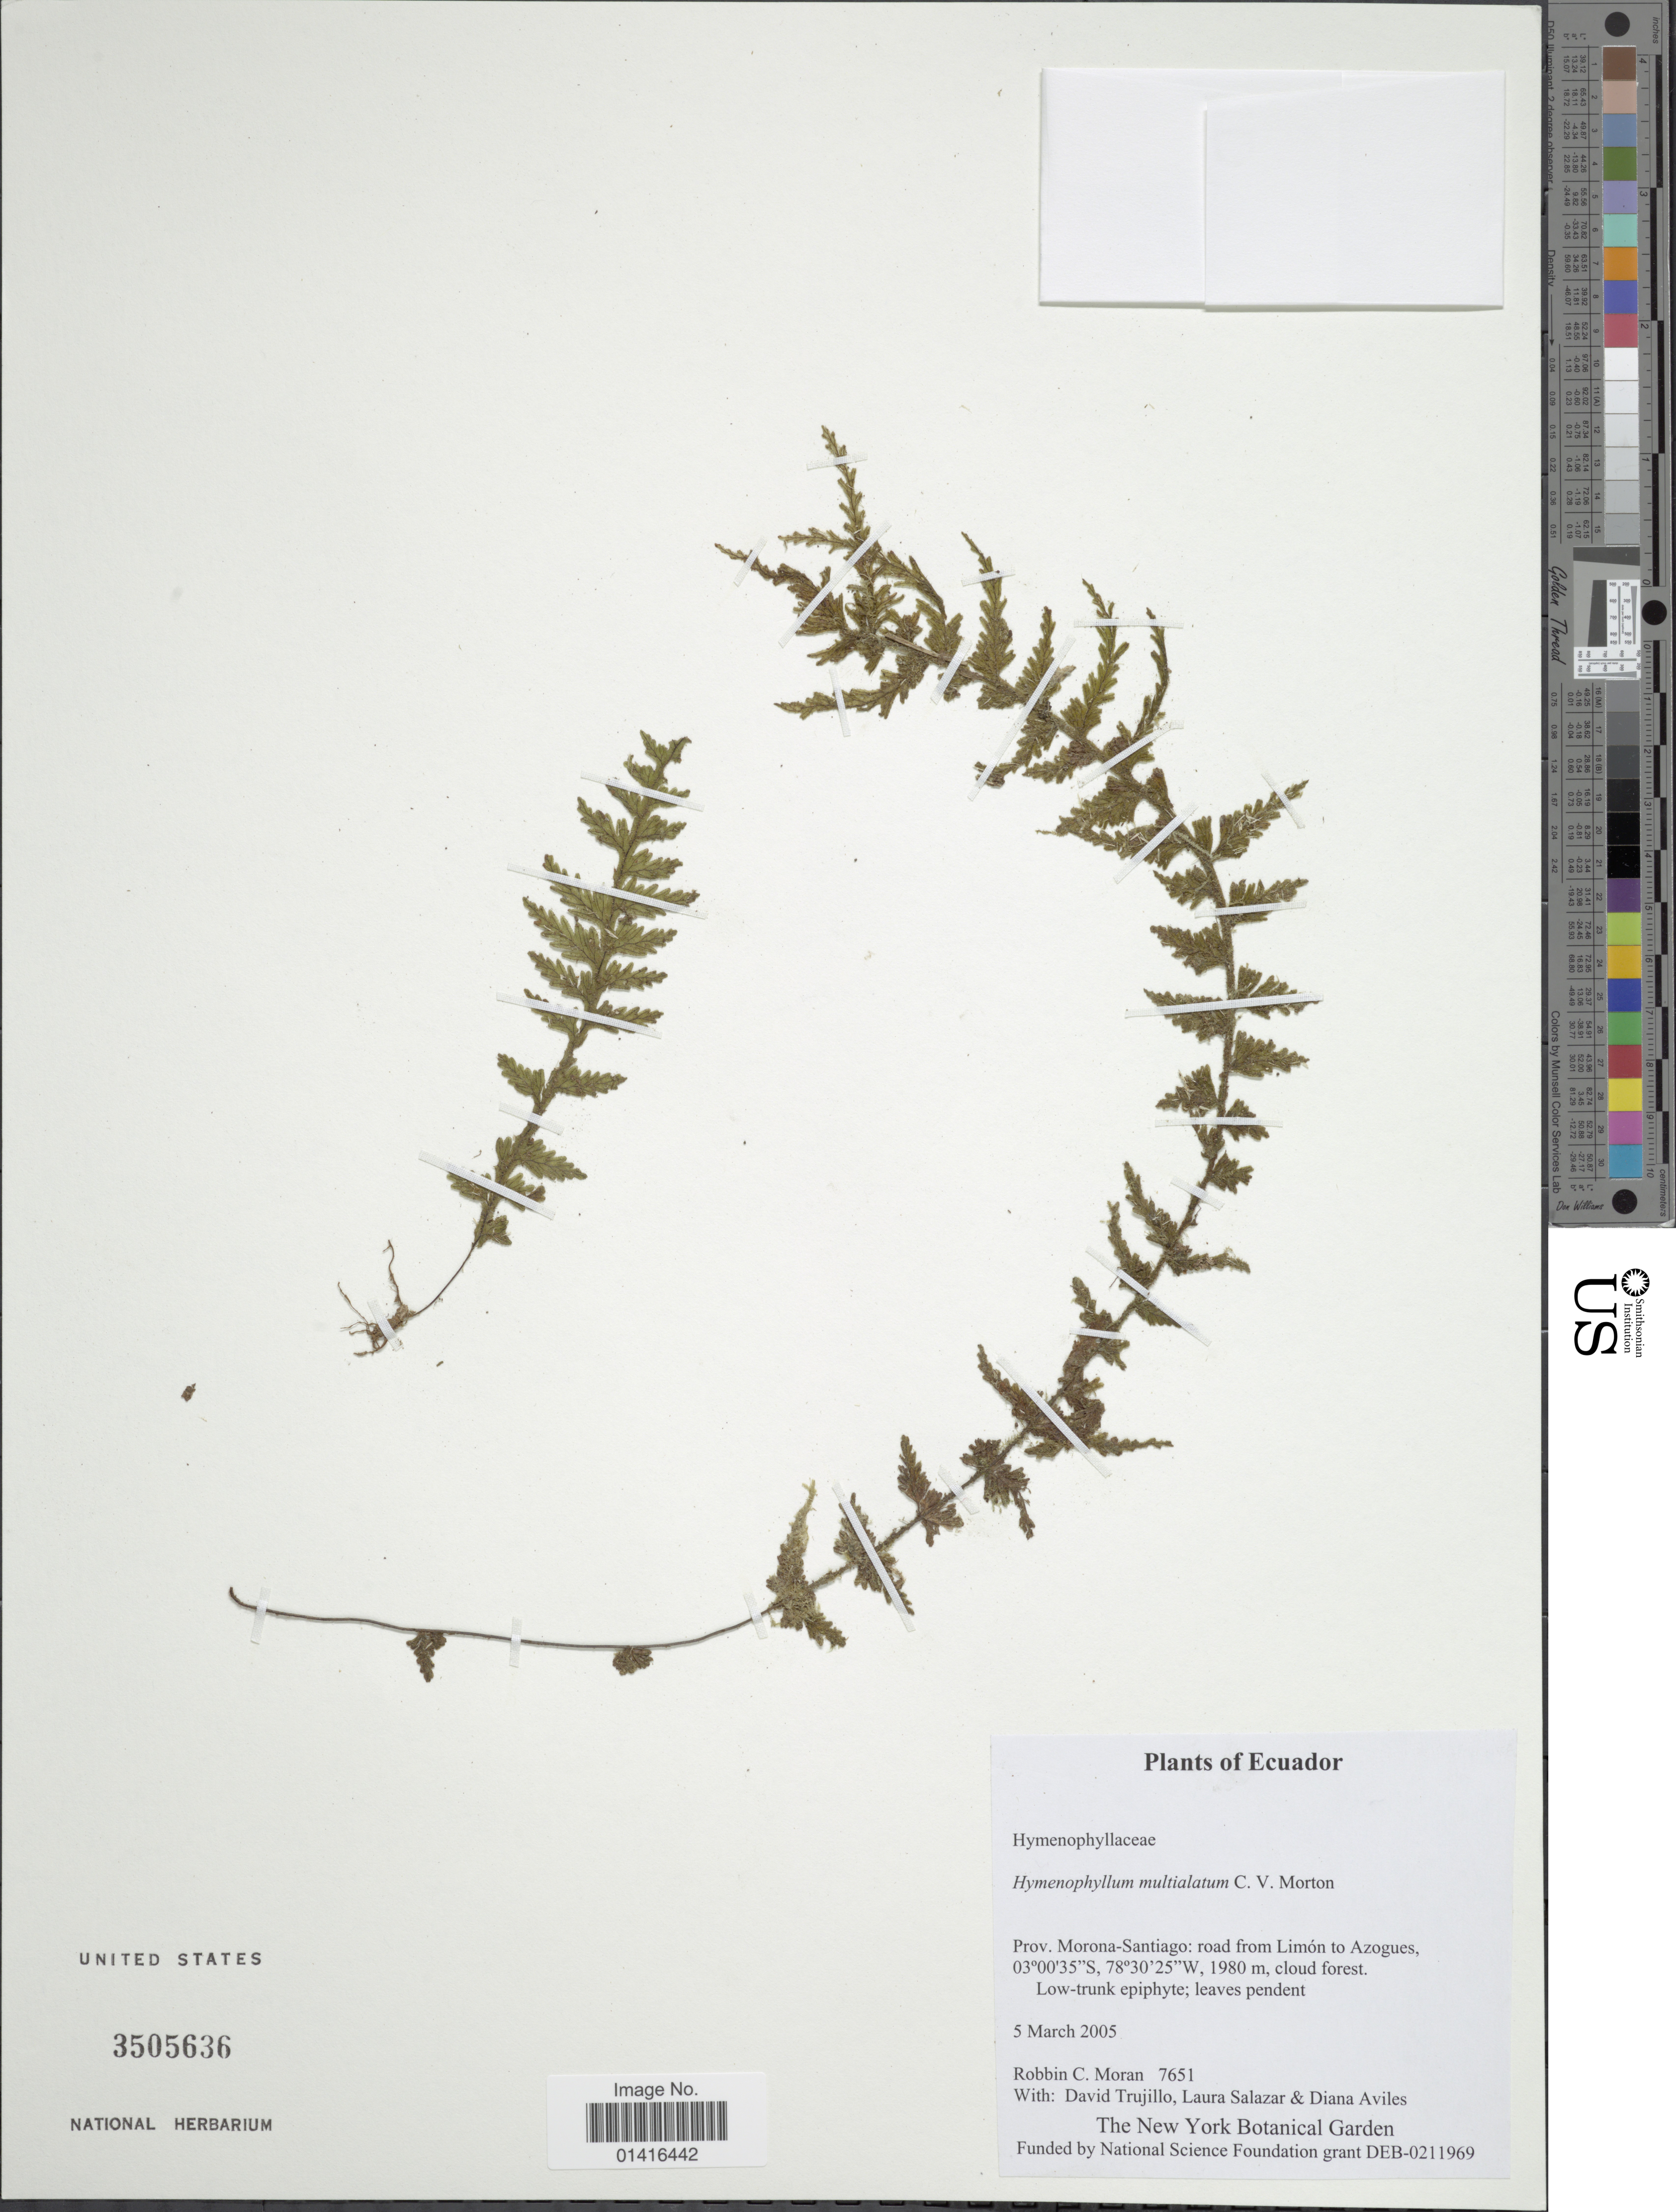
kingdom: Plantae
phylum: Tracheophyta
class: Polypodiopsida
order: Hymenophyllales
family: Hymenophyllaceae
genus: Hymenophyllum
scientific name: Hymenophyllum multialatum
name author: C.V. Morton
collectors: R. C. Moran, D. Trujillo, L. Salazar & D. Aviles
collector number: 7651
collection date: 2005-03-05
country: Ecuador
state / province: Morona-Santiago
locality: Road from Limón to Azogues.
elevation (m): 1980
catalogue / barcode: US 3505636